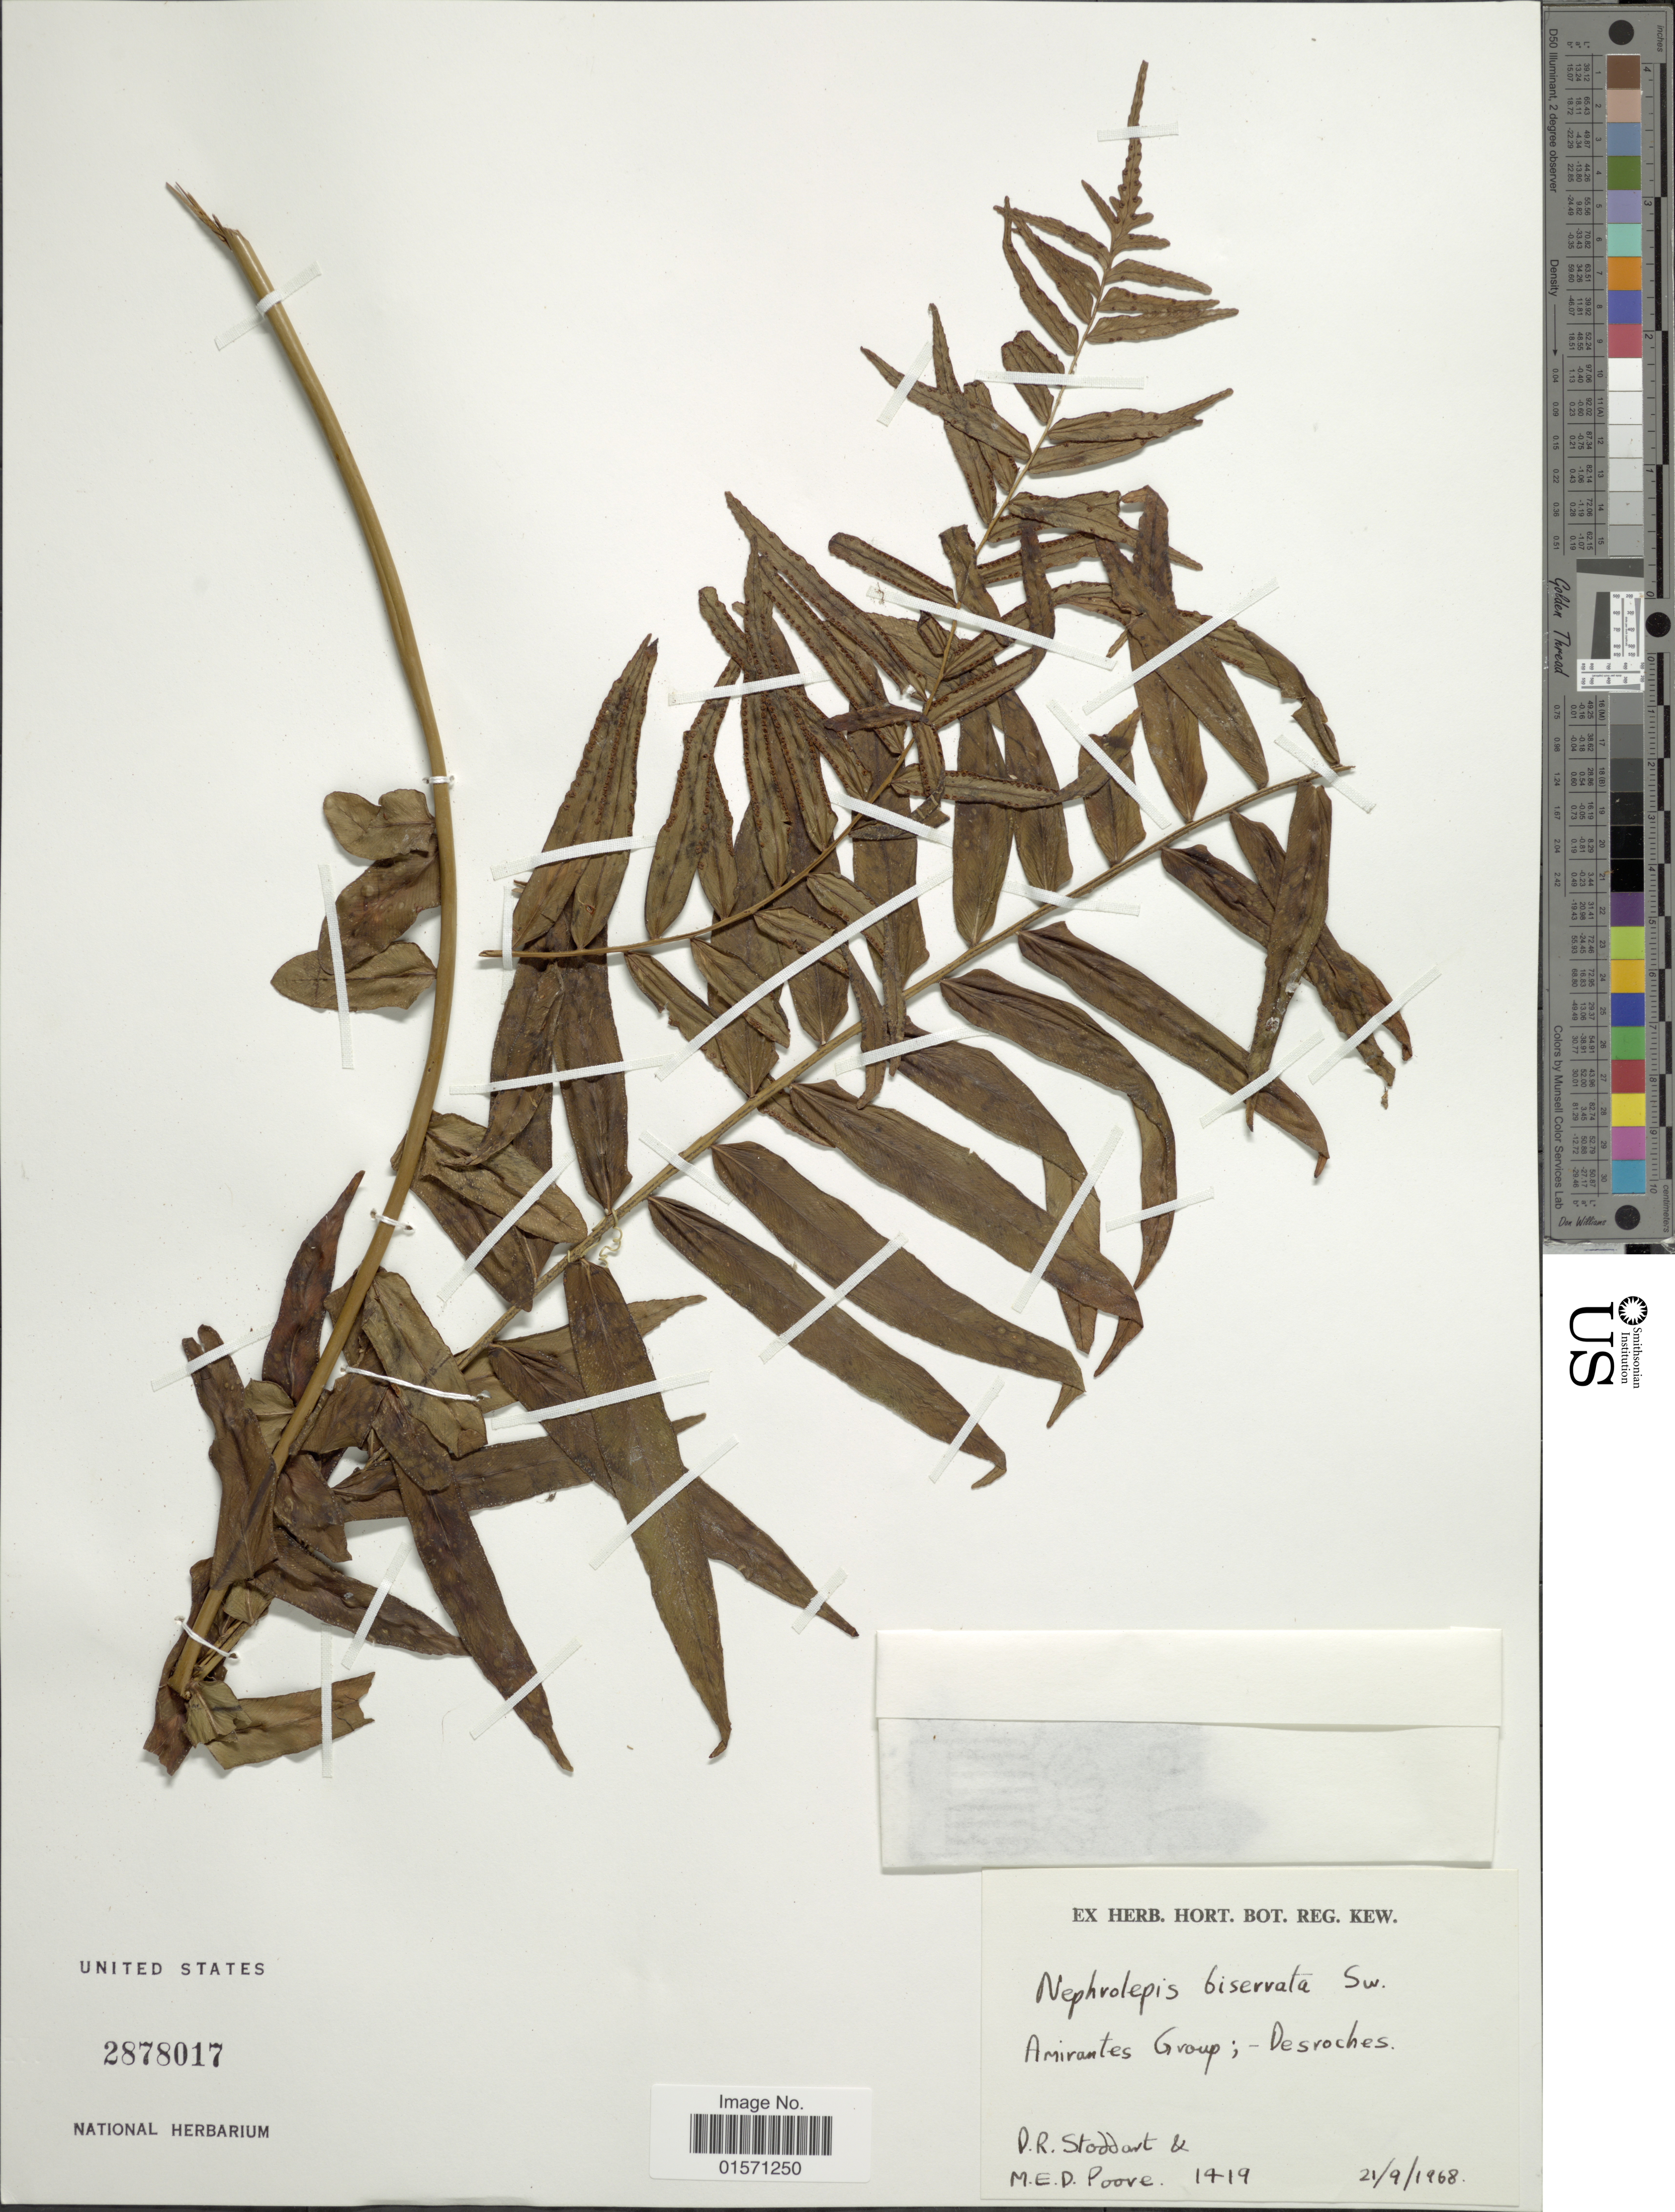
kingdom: Plantae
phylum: Tracheophyta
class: Polypodiopsida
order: Polypodiales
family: Nephrolepidaceae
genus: Nephrolepis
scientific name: Nephrolepis biserrata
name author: (Sw.) Schott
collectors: D. R. Stoddart & M. E. D. Poore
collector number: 1419*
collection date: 1968-09-21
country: Seychelles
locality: Amirantes Group; - Desroches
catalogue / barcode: US 2878017